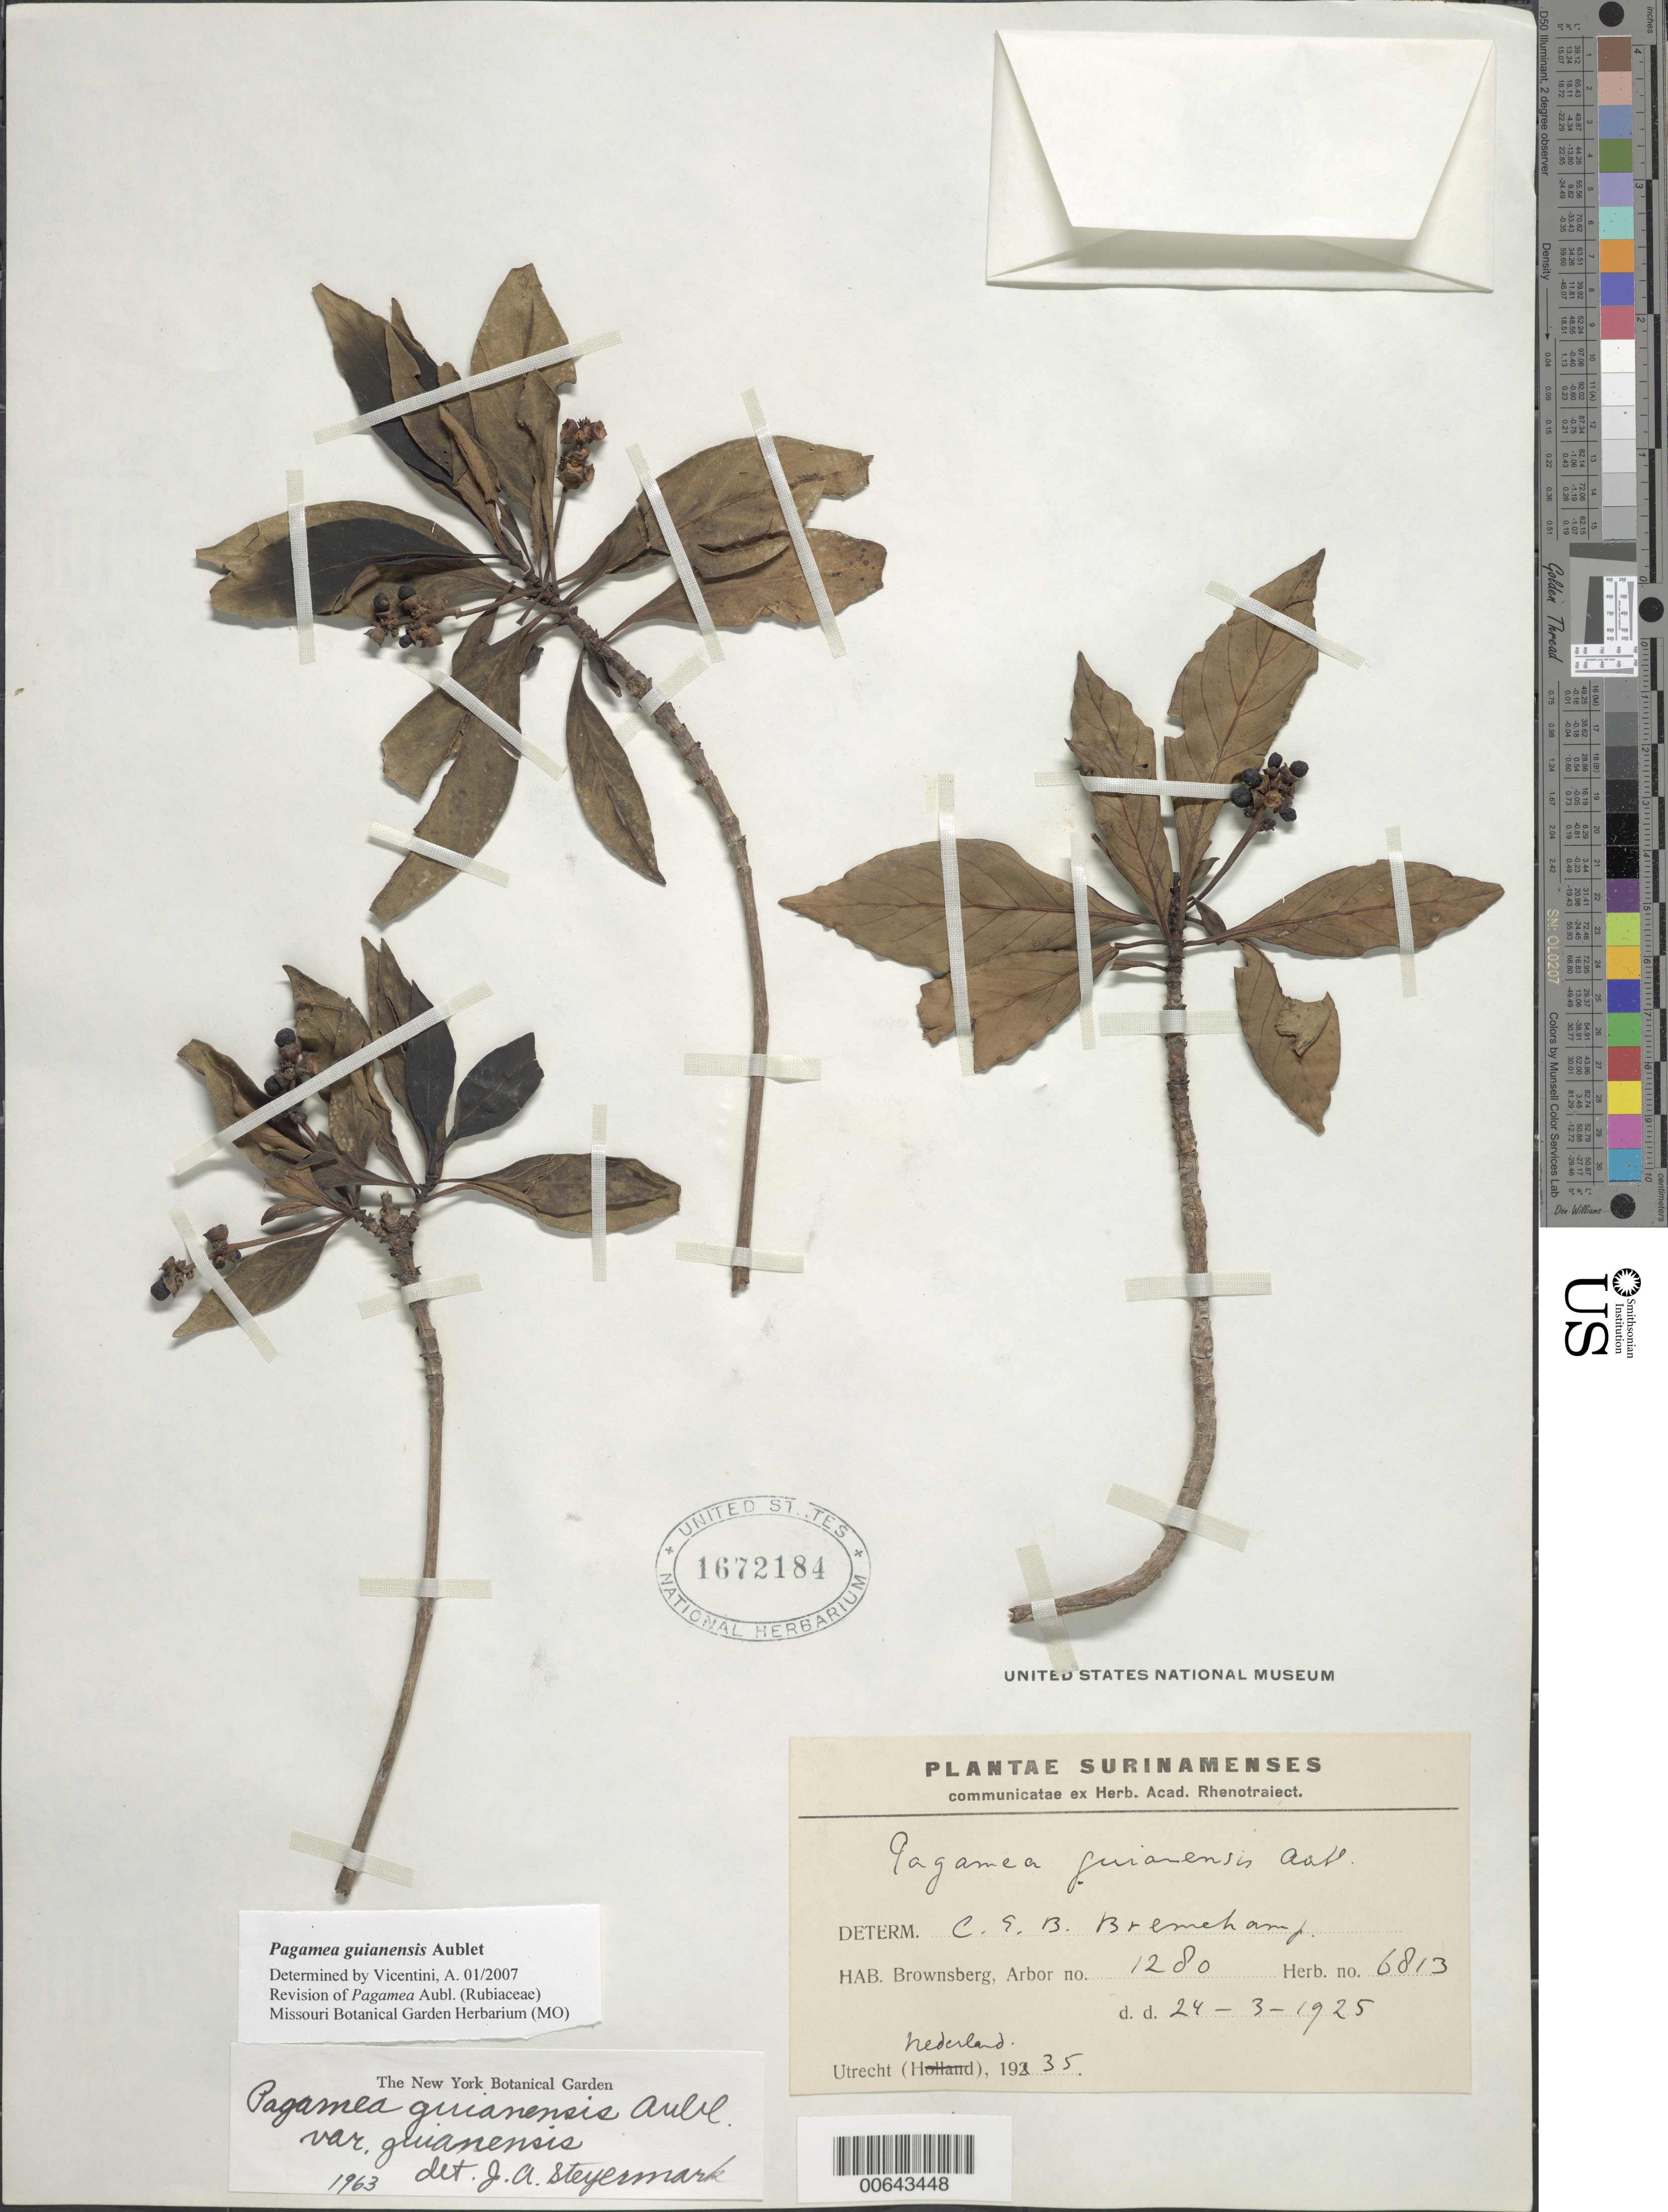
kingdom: Plantae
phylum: Tracheophyta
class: Magnoliopsida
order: Gentianales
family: Rubiaceae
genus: Pagamea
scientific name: Pagamea guianensis var. guianensis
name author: Aubl.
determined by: Steyermark, Julian A., (VEN)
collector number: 6813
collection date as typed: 24-Mar-25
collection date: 1925-03-24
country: Suriname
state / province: Brokopondo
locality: Brownsberg, Forest Reserve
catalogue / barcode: US 1672184